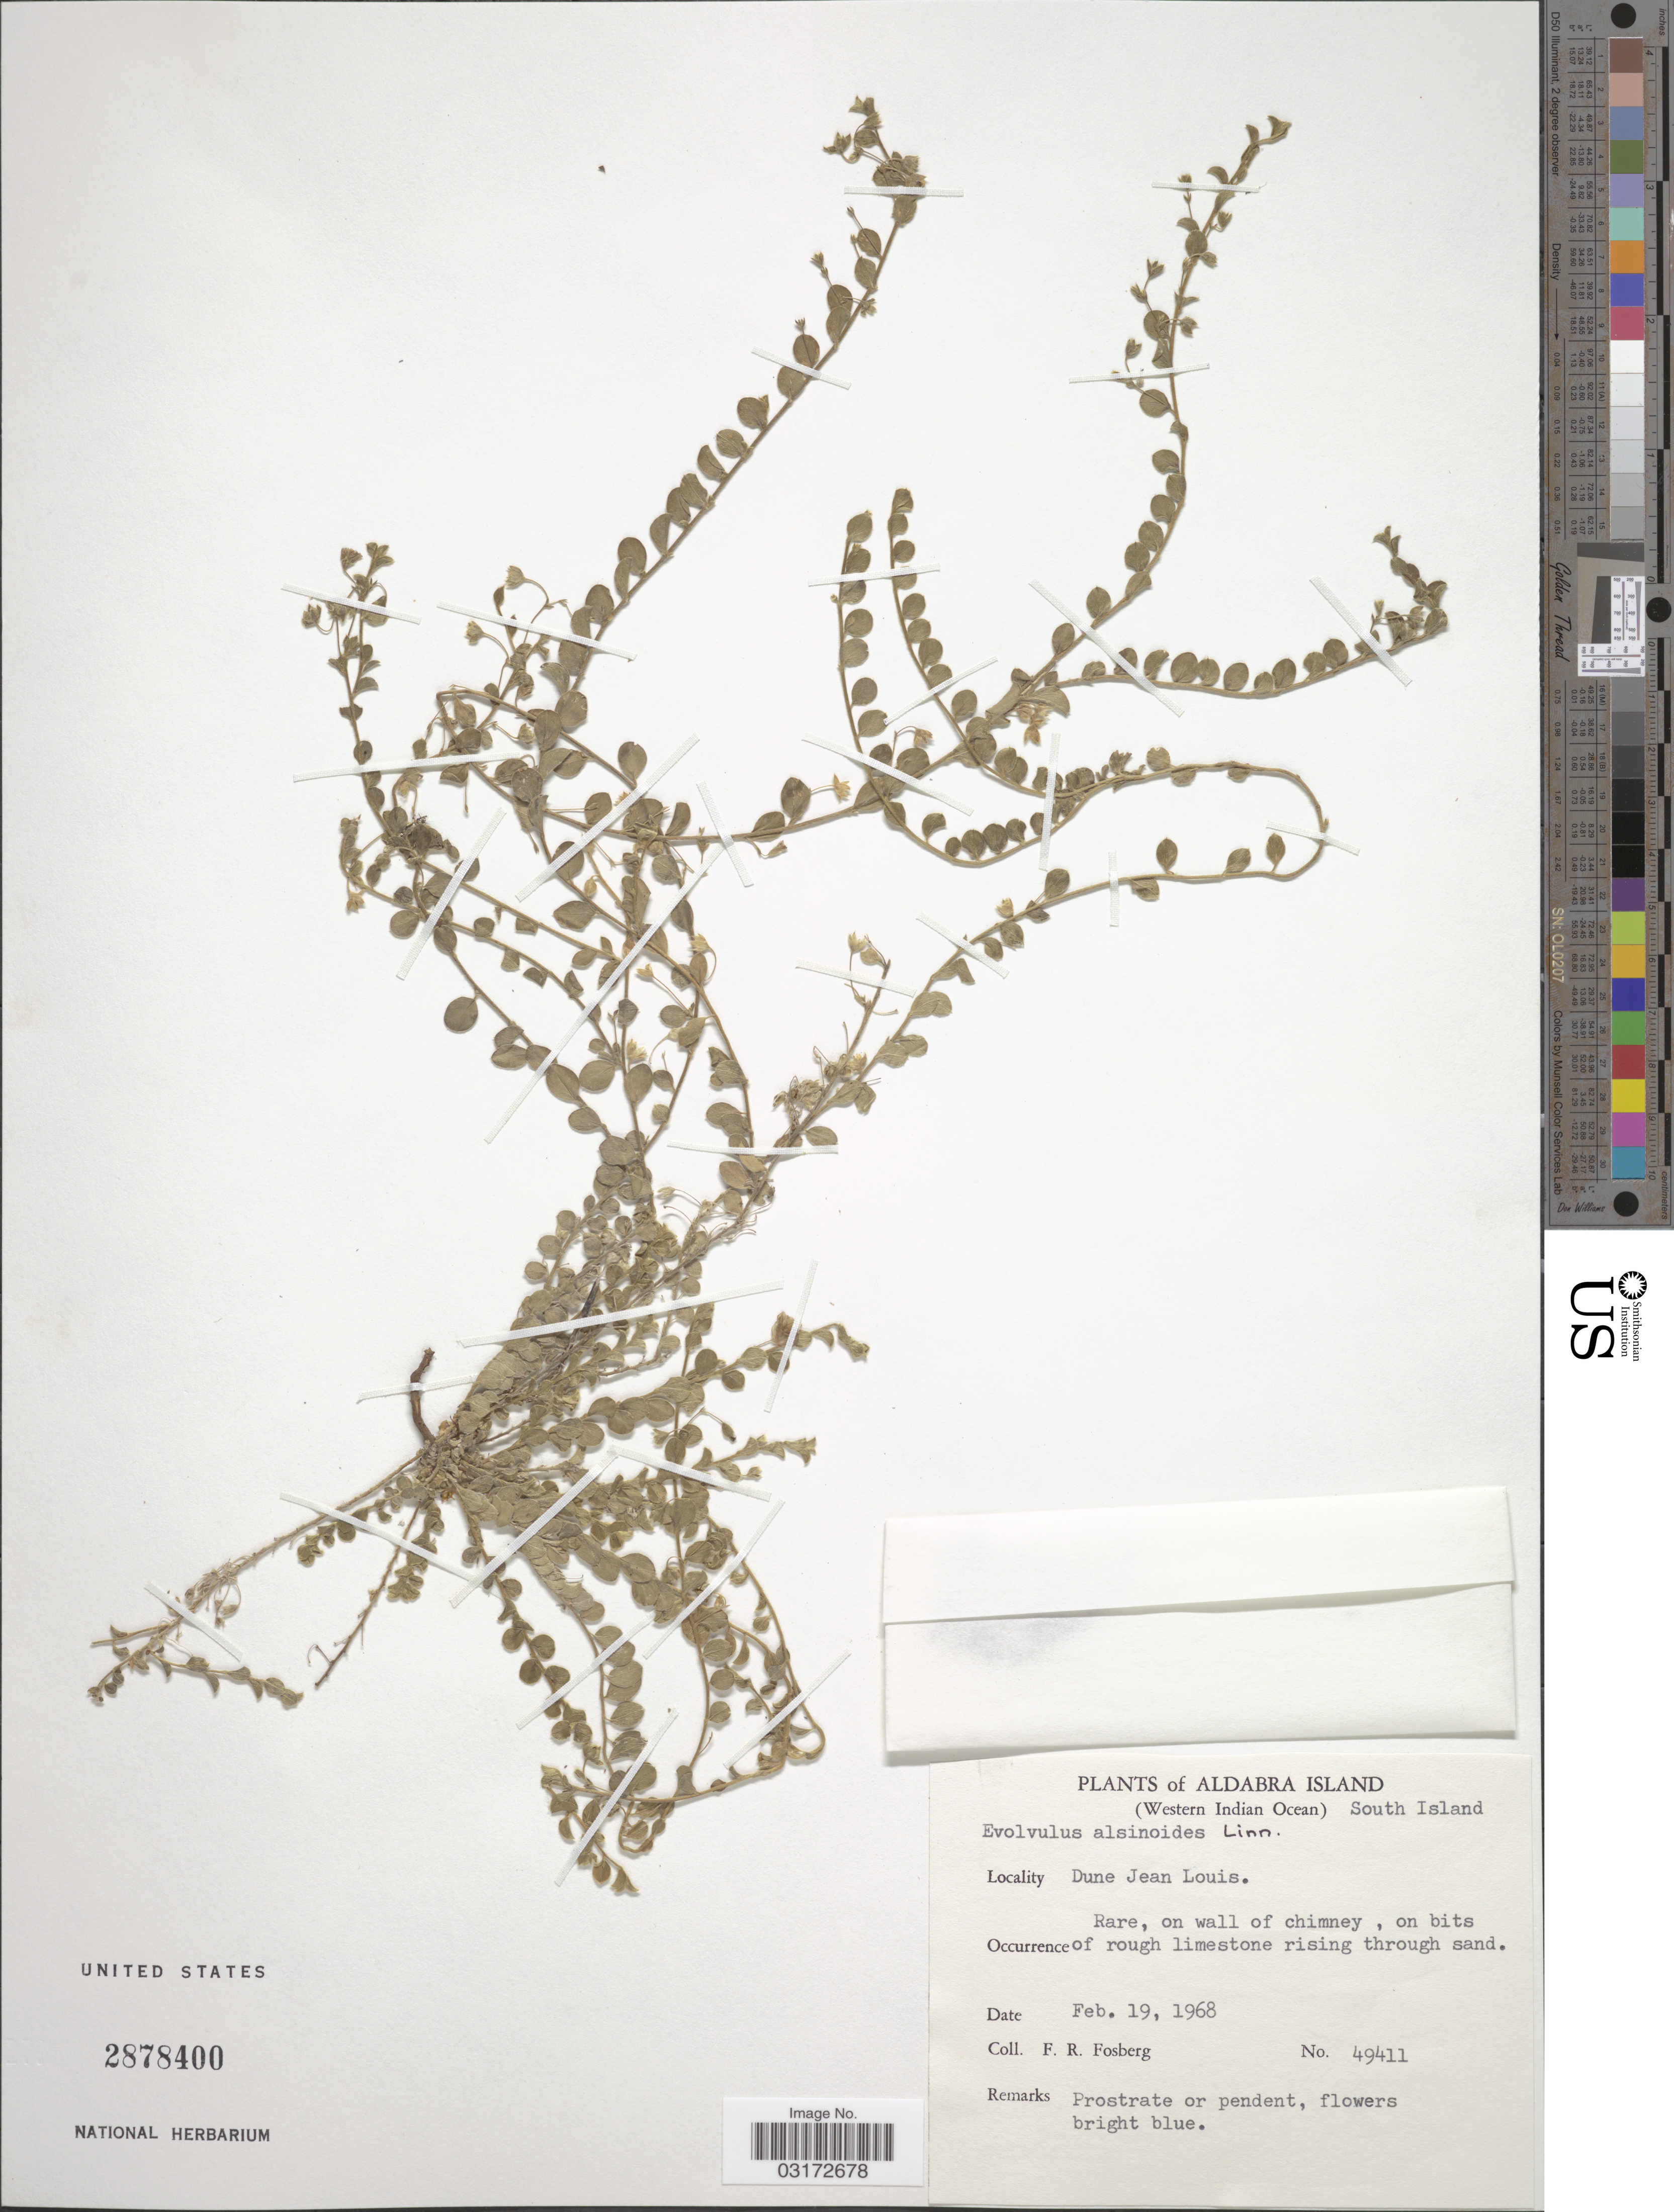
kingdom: Plantae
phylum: Tracheophyta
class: Magnoliopsida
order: Solanales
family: Convolvulaceae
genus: Evolvulus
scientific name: Evolvulus alsinoides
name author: (L.) L.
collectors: F. R. Fosberg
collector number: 49411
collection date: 1968-02-19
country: Seychelles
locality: Aldabra Island. (Western Indian Ocean) South Island. Dune Jean Louis.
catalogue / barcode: US 2878400